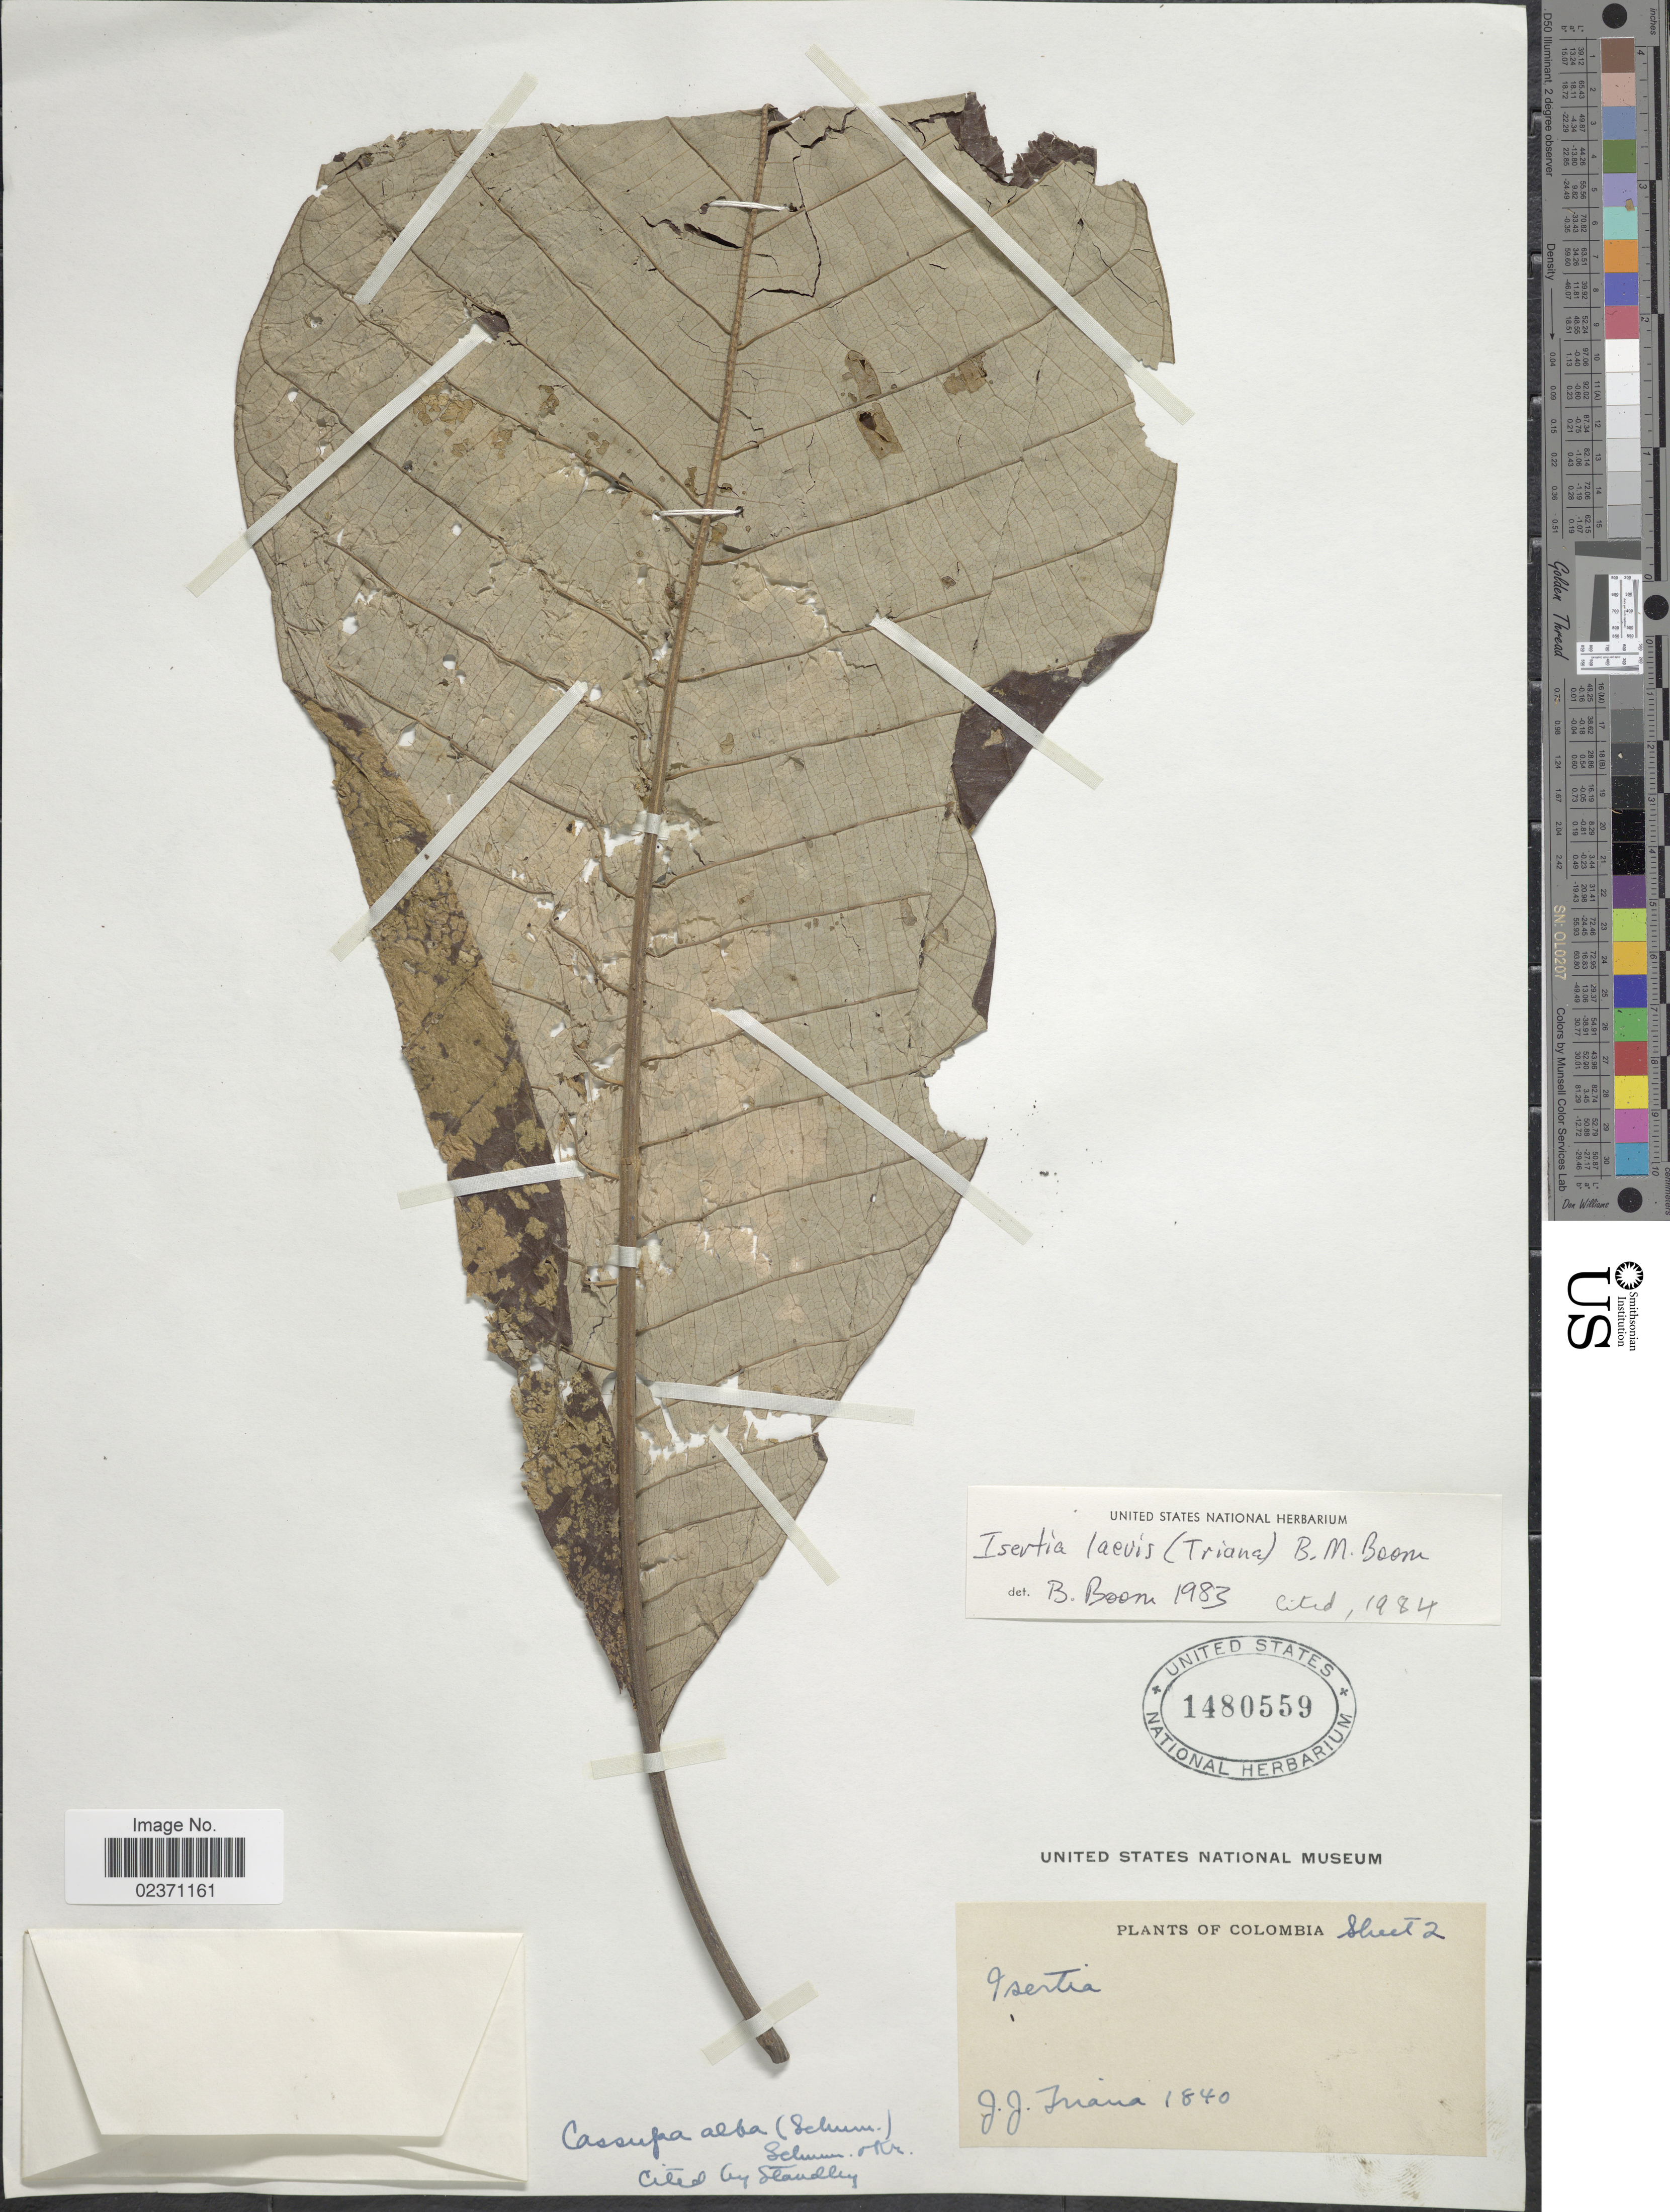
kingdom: Plantae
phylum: Tracheophyta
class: Magnoliopsida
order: Gentianales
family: Rubiaceae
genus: Isertia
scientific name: Isertia laevis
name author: (Triana) B.M. Boom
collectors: J. J. Triana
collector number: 1840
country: Colombia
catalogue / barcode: US 1480559